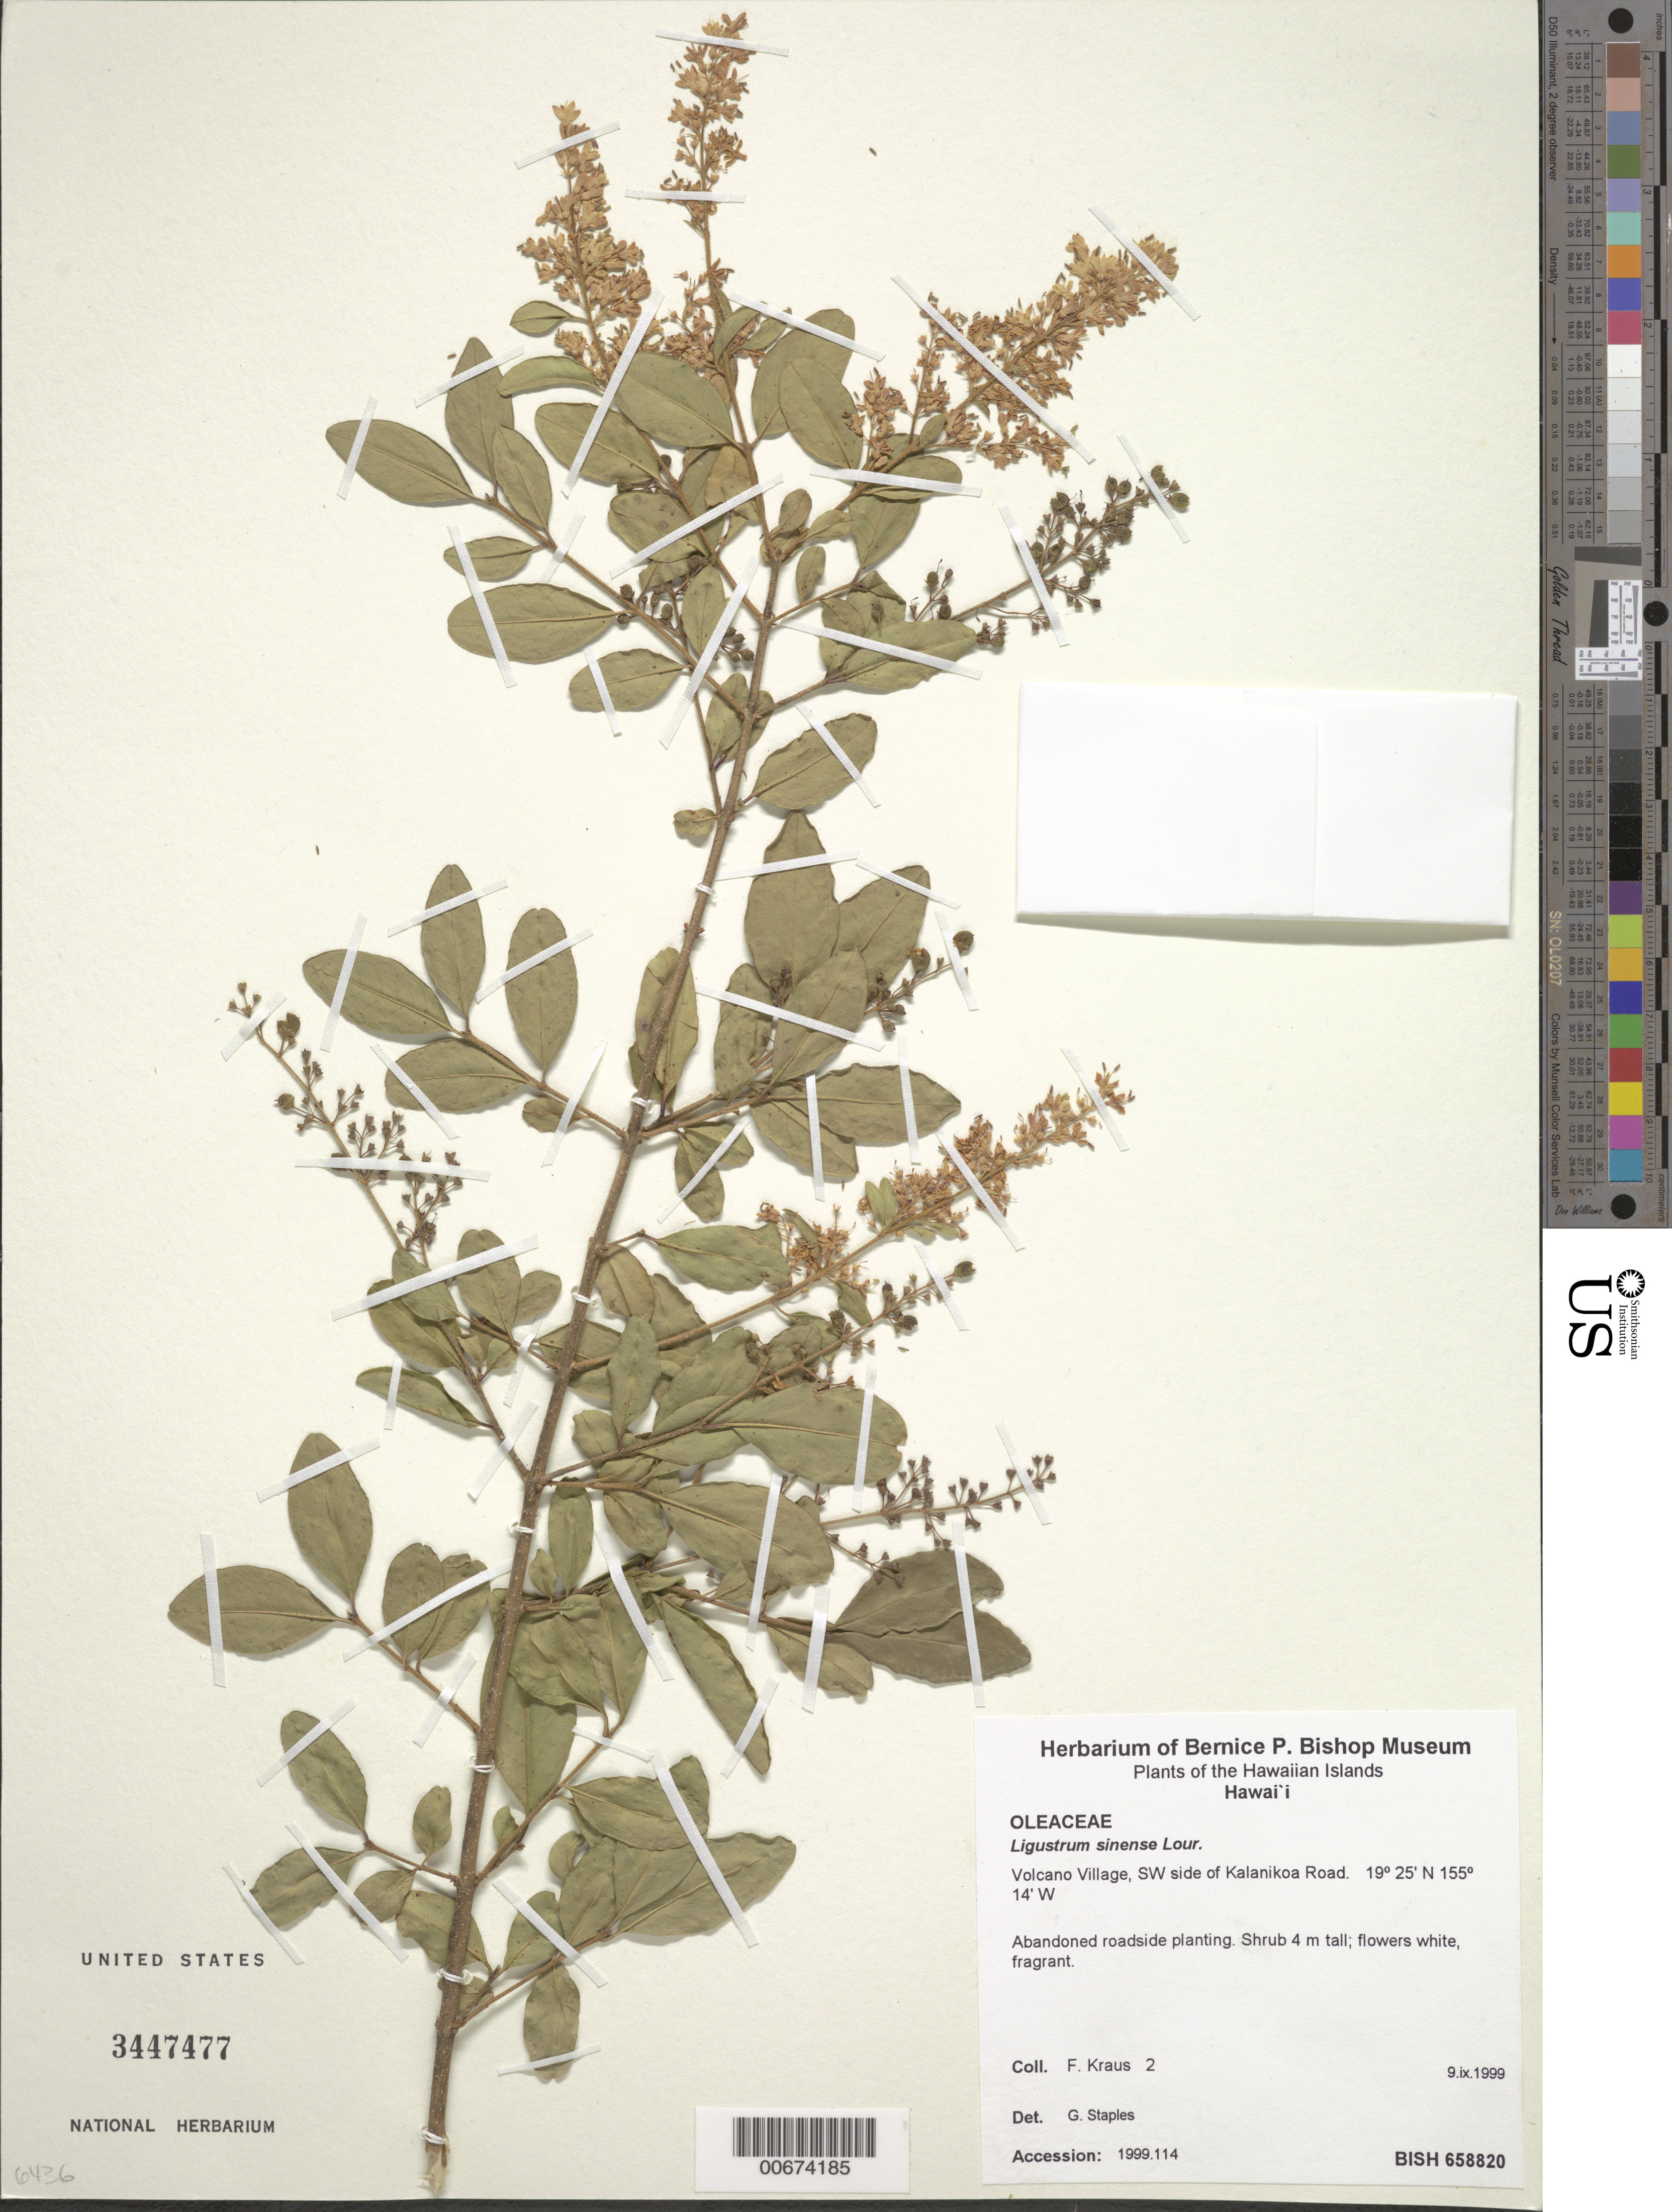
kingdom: Plantae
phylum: Tracheophyta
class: Magnoliopsida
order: Lamiales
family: Oleaceae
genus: Ligustrum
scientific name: Ligustrum sinense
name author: Lour.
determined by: Staples, G. W.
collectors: F. Kraus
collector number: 2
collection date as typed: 9 Sep 1999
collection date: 1999-09-09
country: United States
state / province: Hawaii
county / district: Hawaii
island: Hawaii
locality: Volcano Village, SW side of Kalanikoa Road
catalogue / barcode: US 3447477